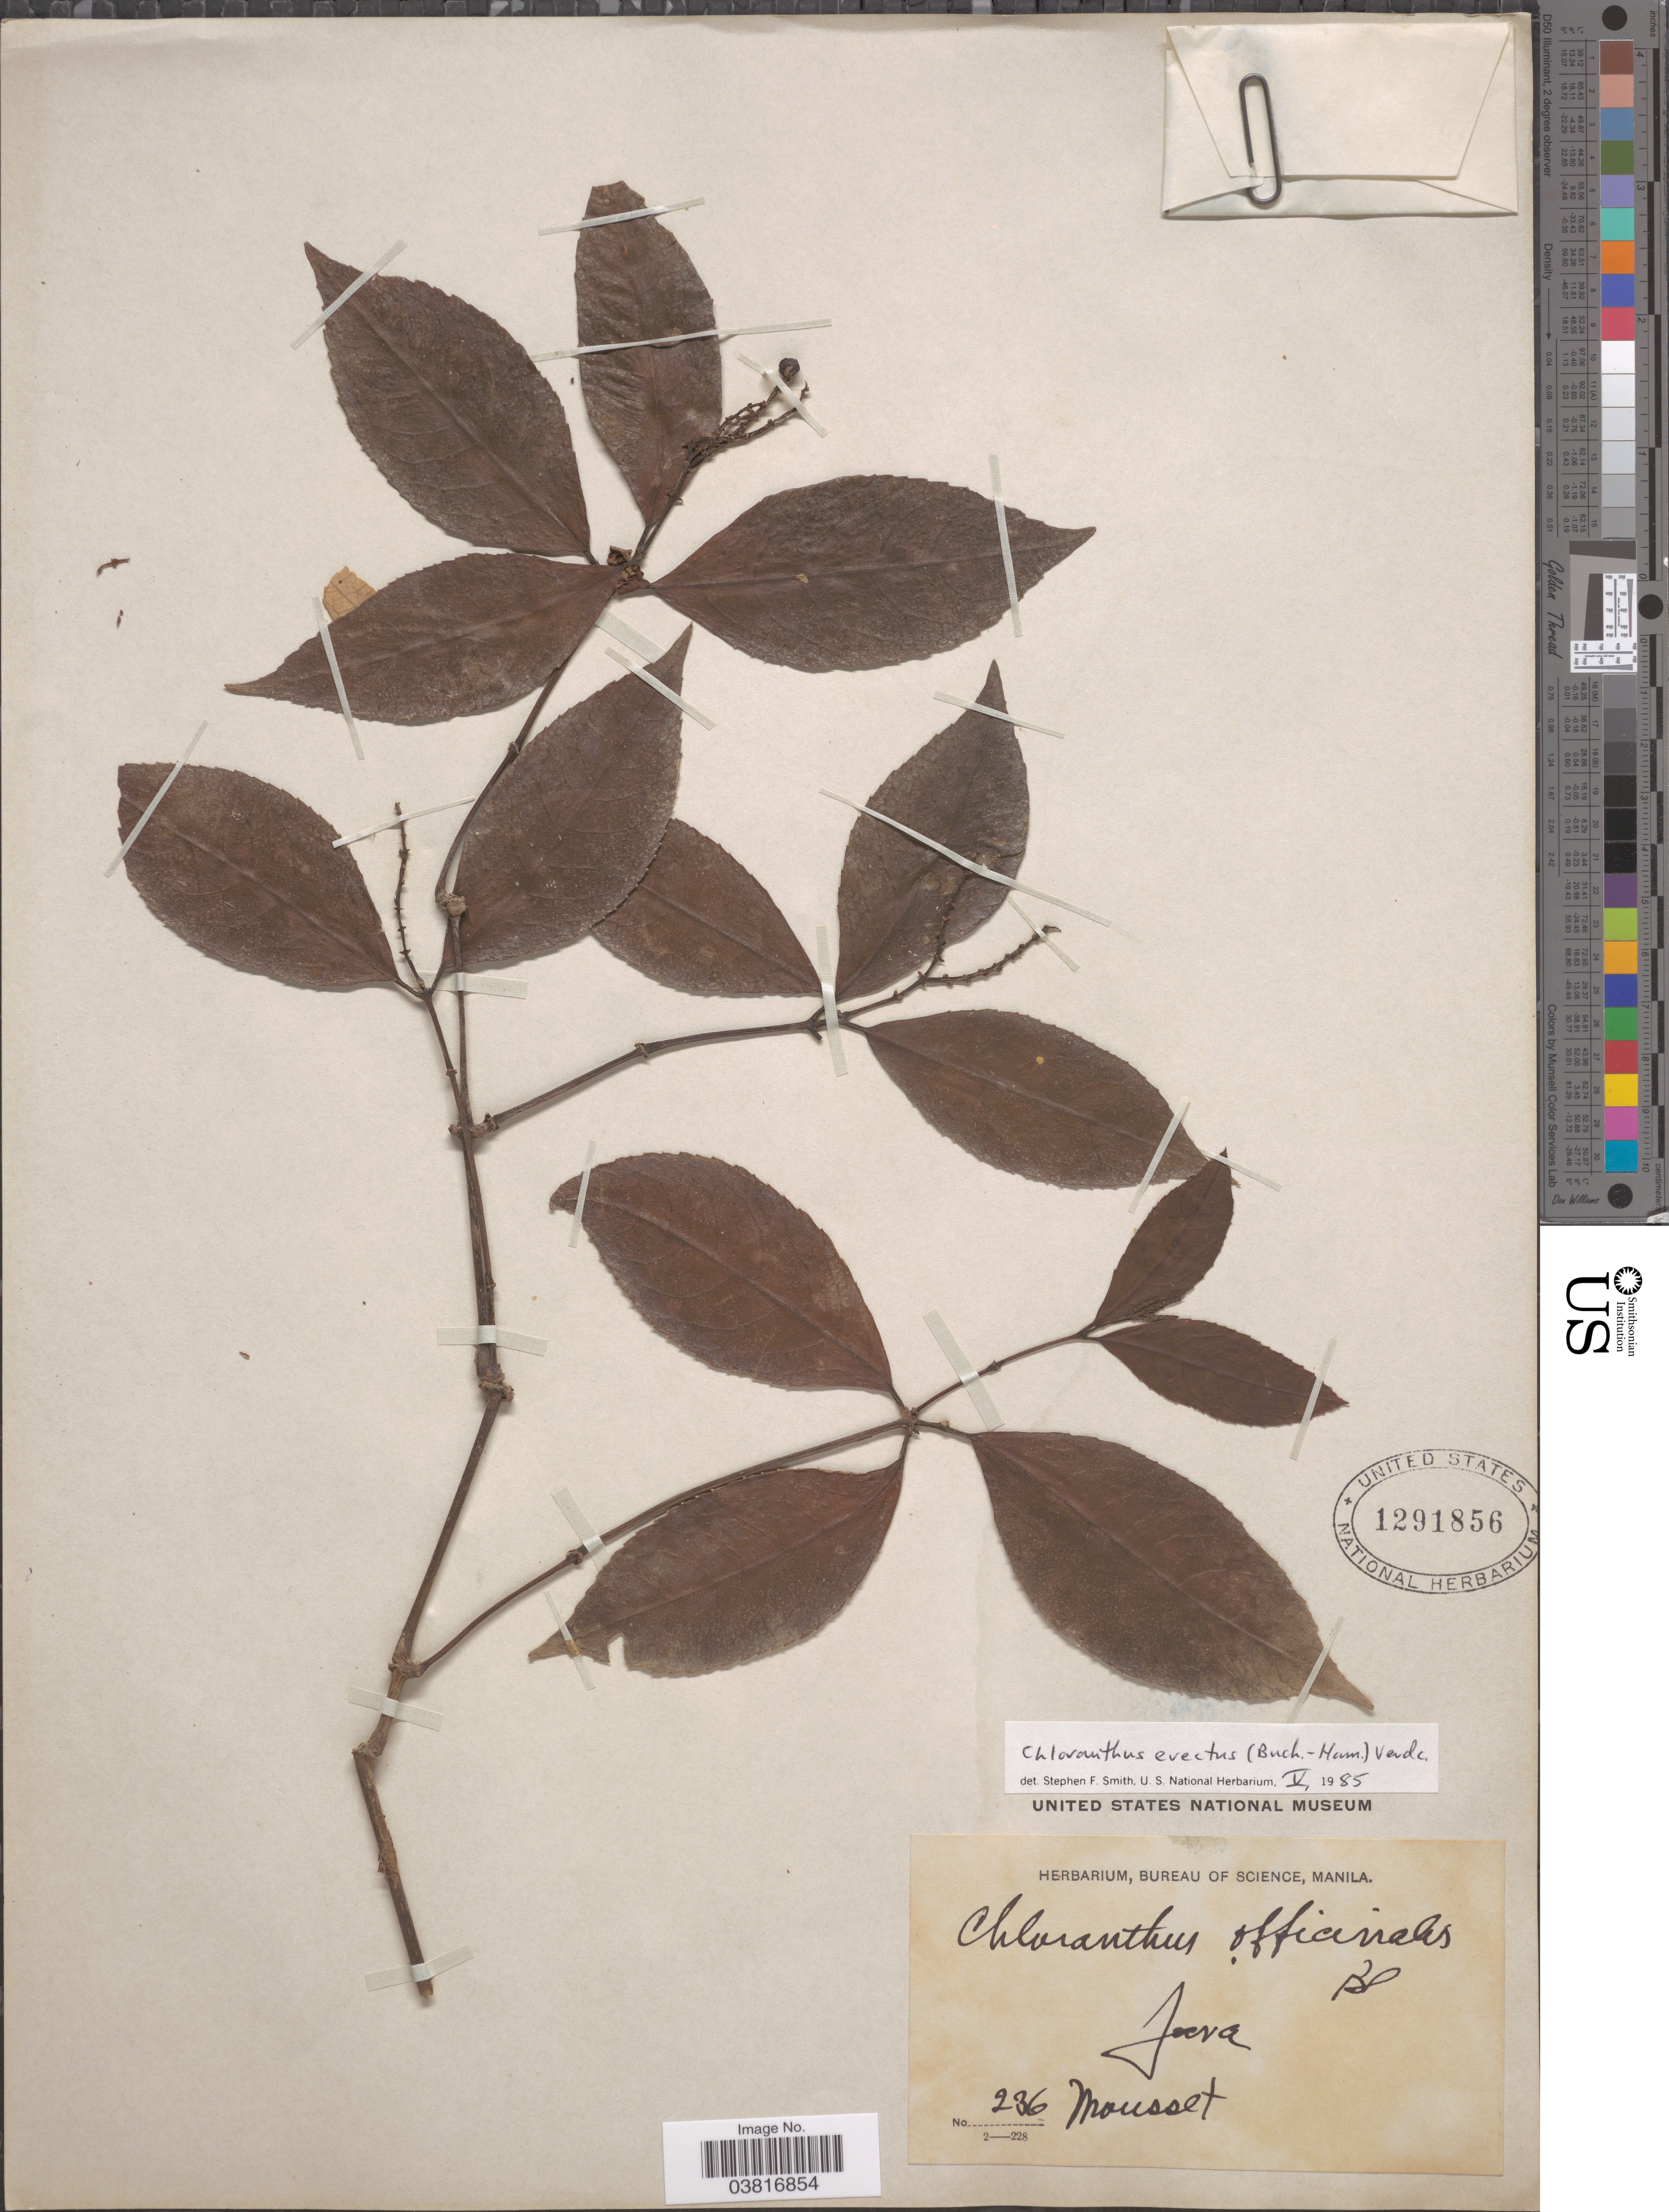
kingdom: Plantae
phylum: Tracheophyta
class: Magnoliopsida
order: Chloranthales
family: Chloranthaceae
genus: Chloranthus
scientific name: Chloranthus erectus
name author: (Buch.-Ham.) Verdc.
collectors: Mousset, --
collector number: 236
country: Indonesia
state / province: Java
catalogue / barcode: US 1291856